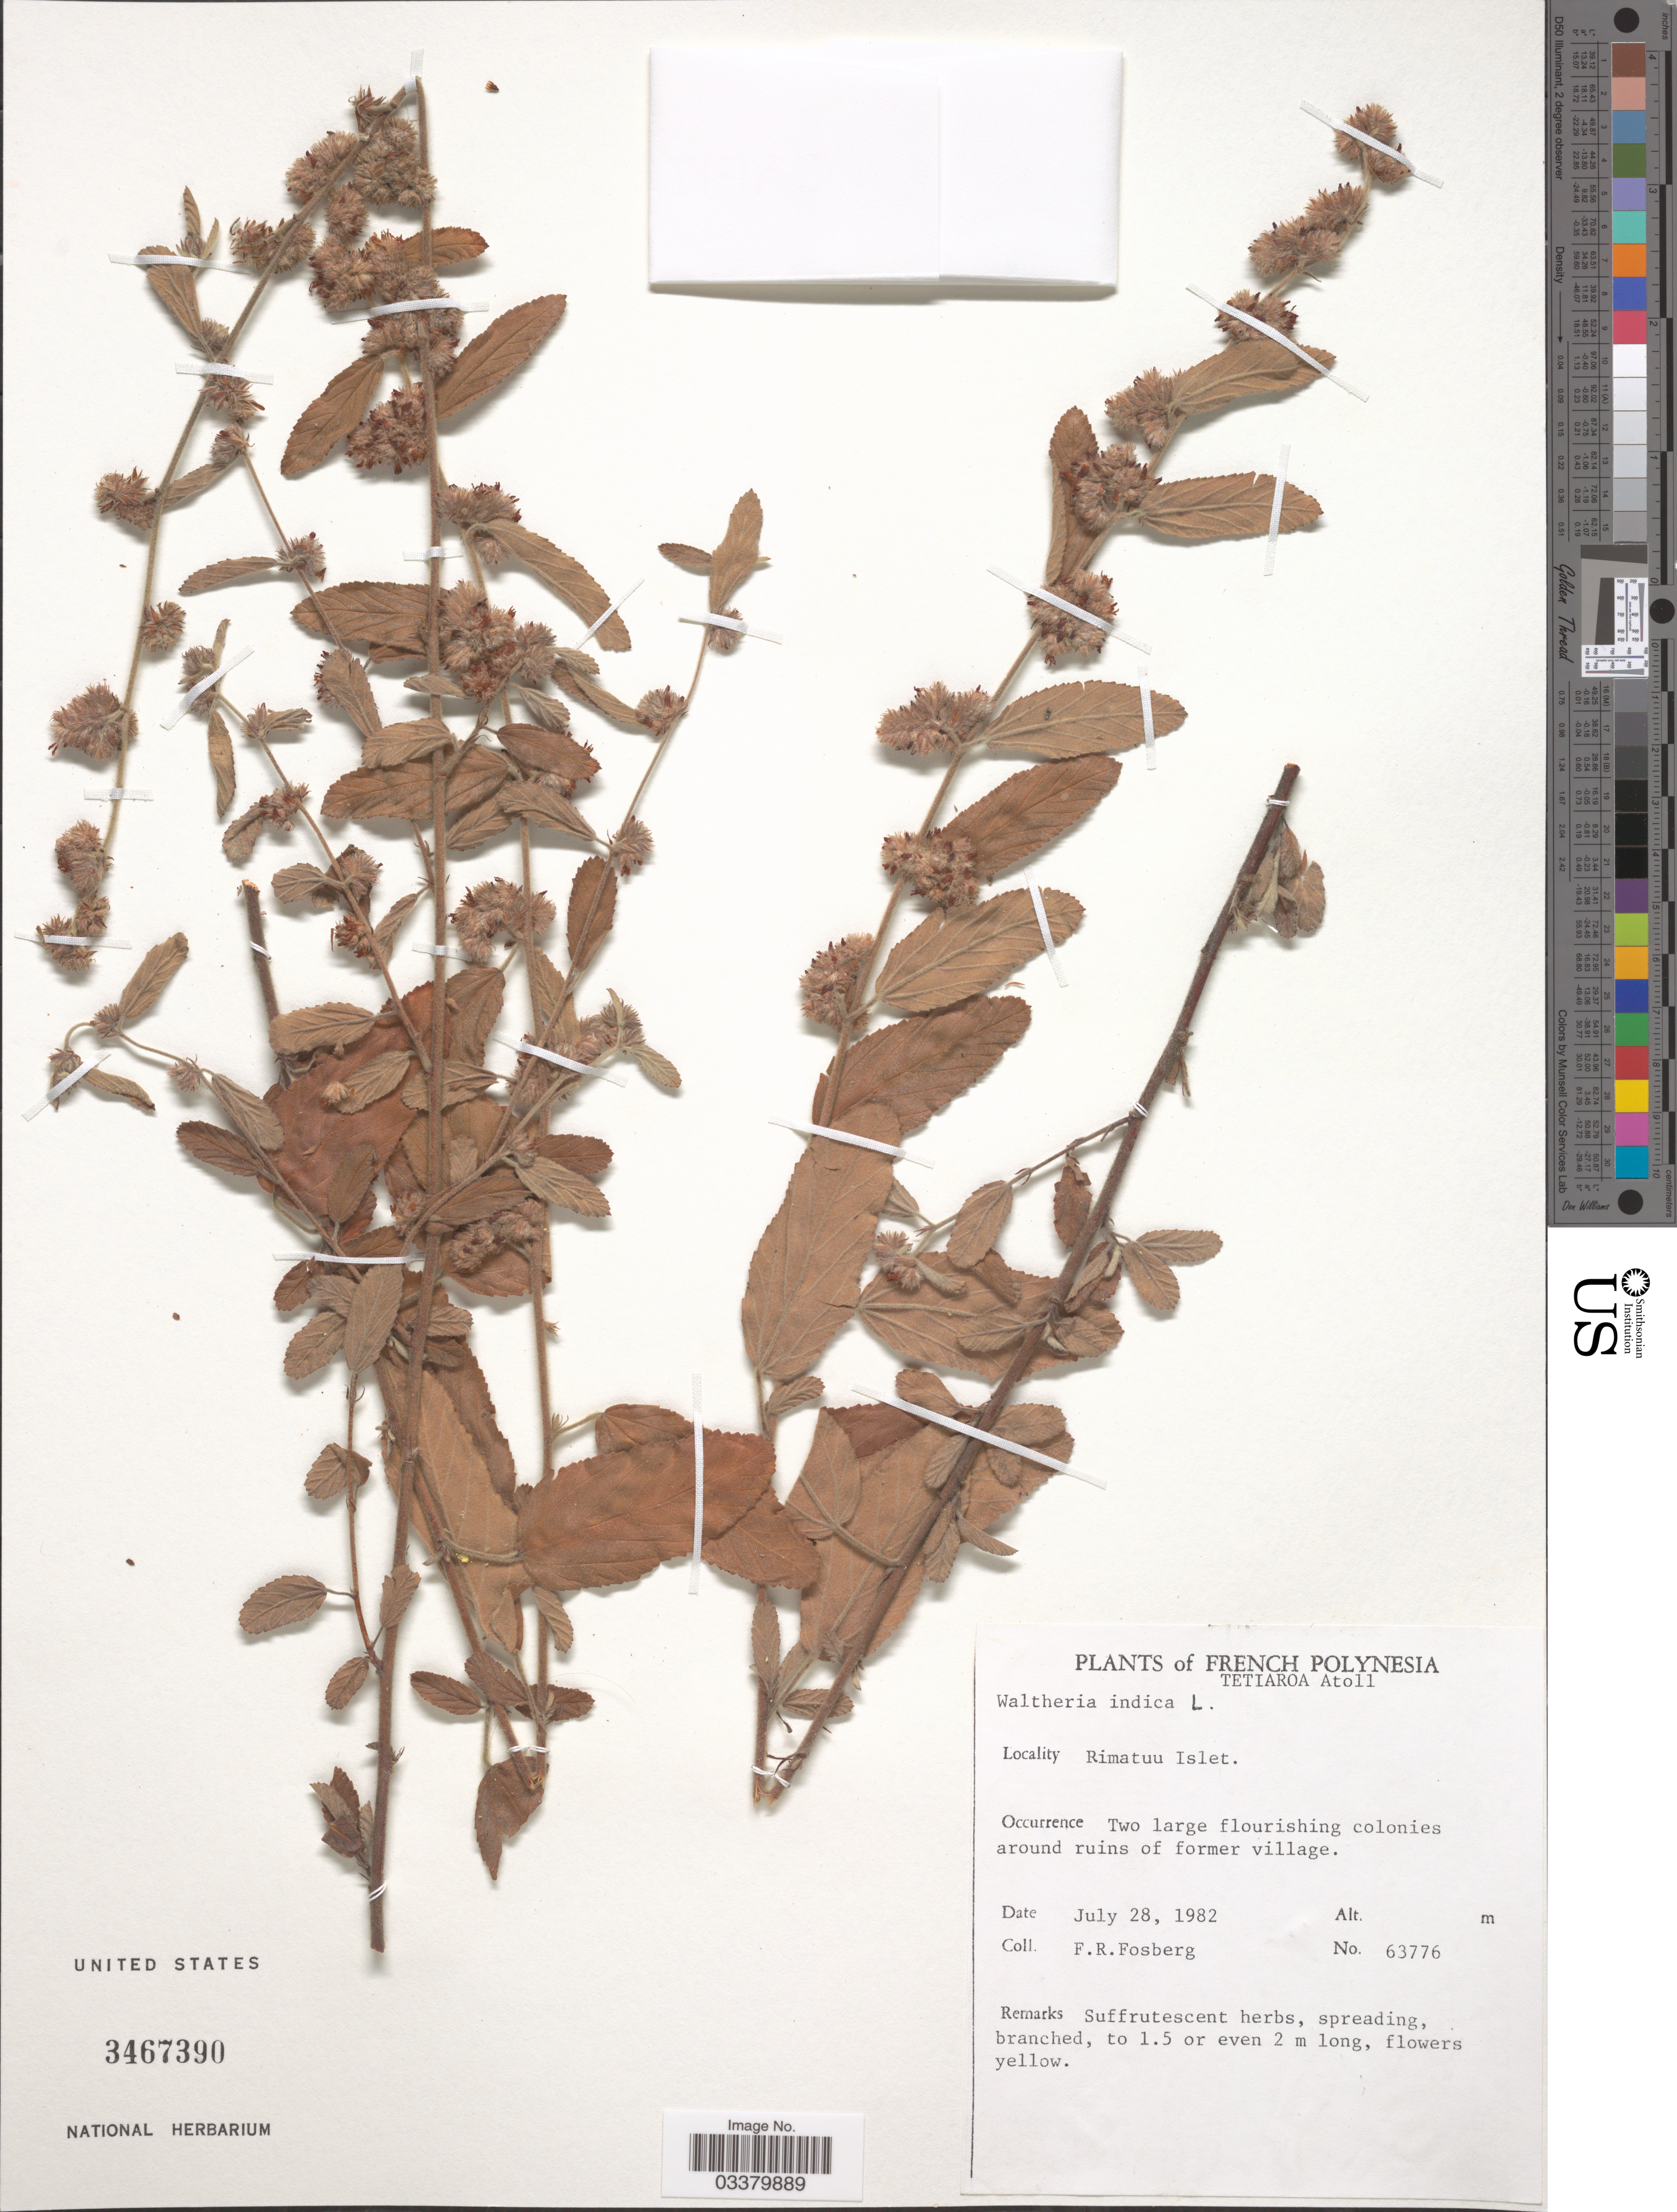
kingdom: Plantae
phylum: Tracheophyta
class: Magnoliopsida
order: Malvales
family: Malvaceae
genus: Waltheria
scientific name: Waltheria indica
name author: L.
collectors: F. R. Fosberg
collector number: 63776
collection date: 1982-07-28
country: French Polynesia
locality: Tetiaroa Atoll, Rimatuu Islet.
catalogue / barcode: US 3467390